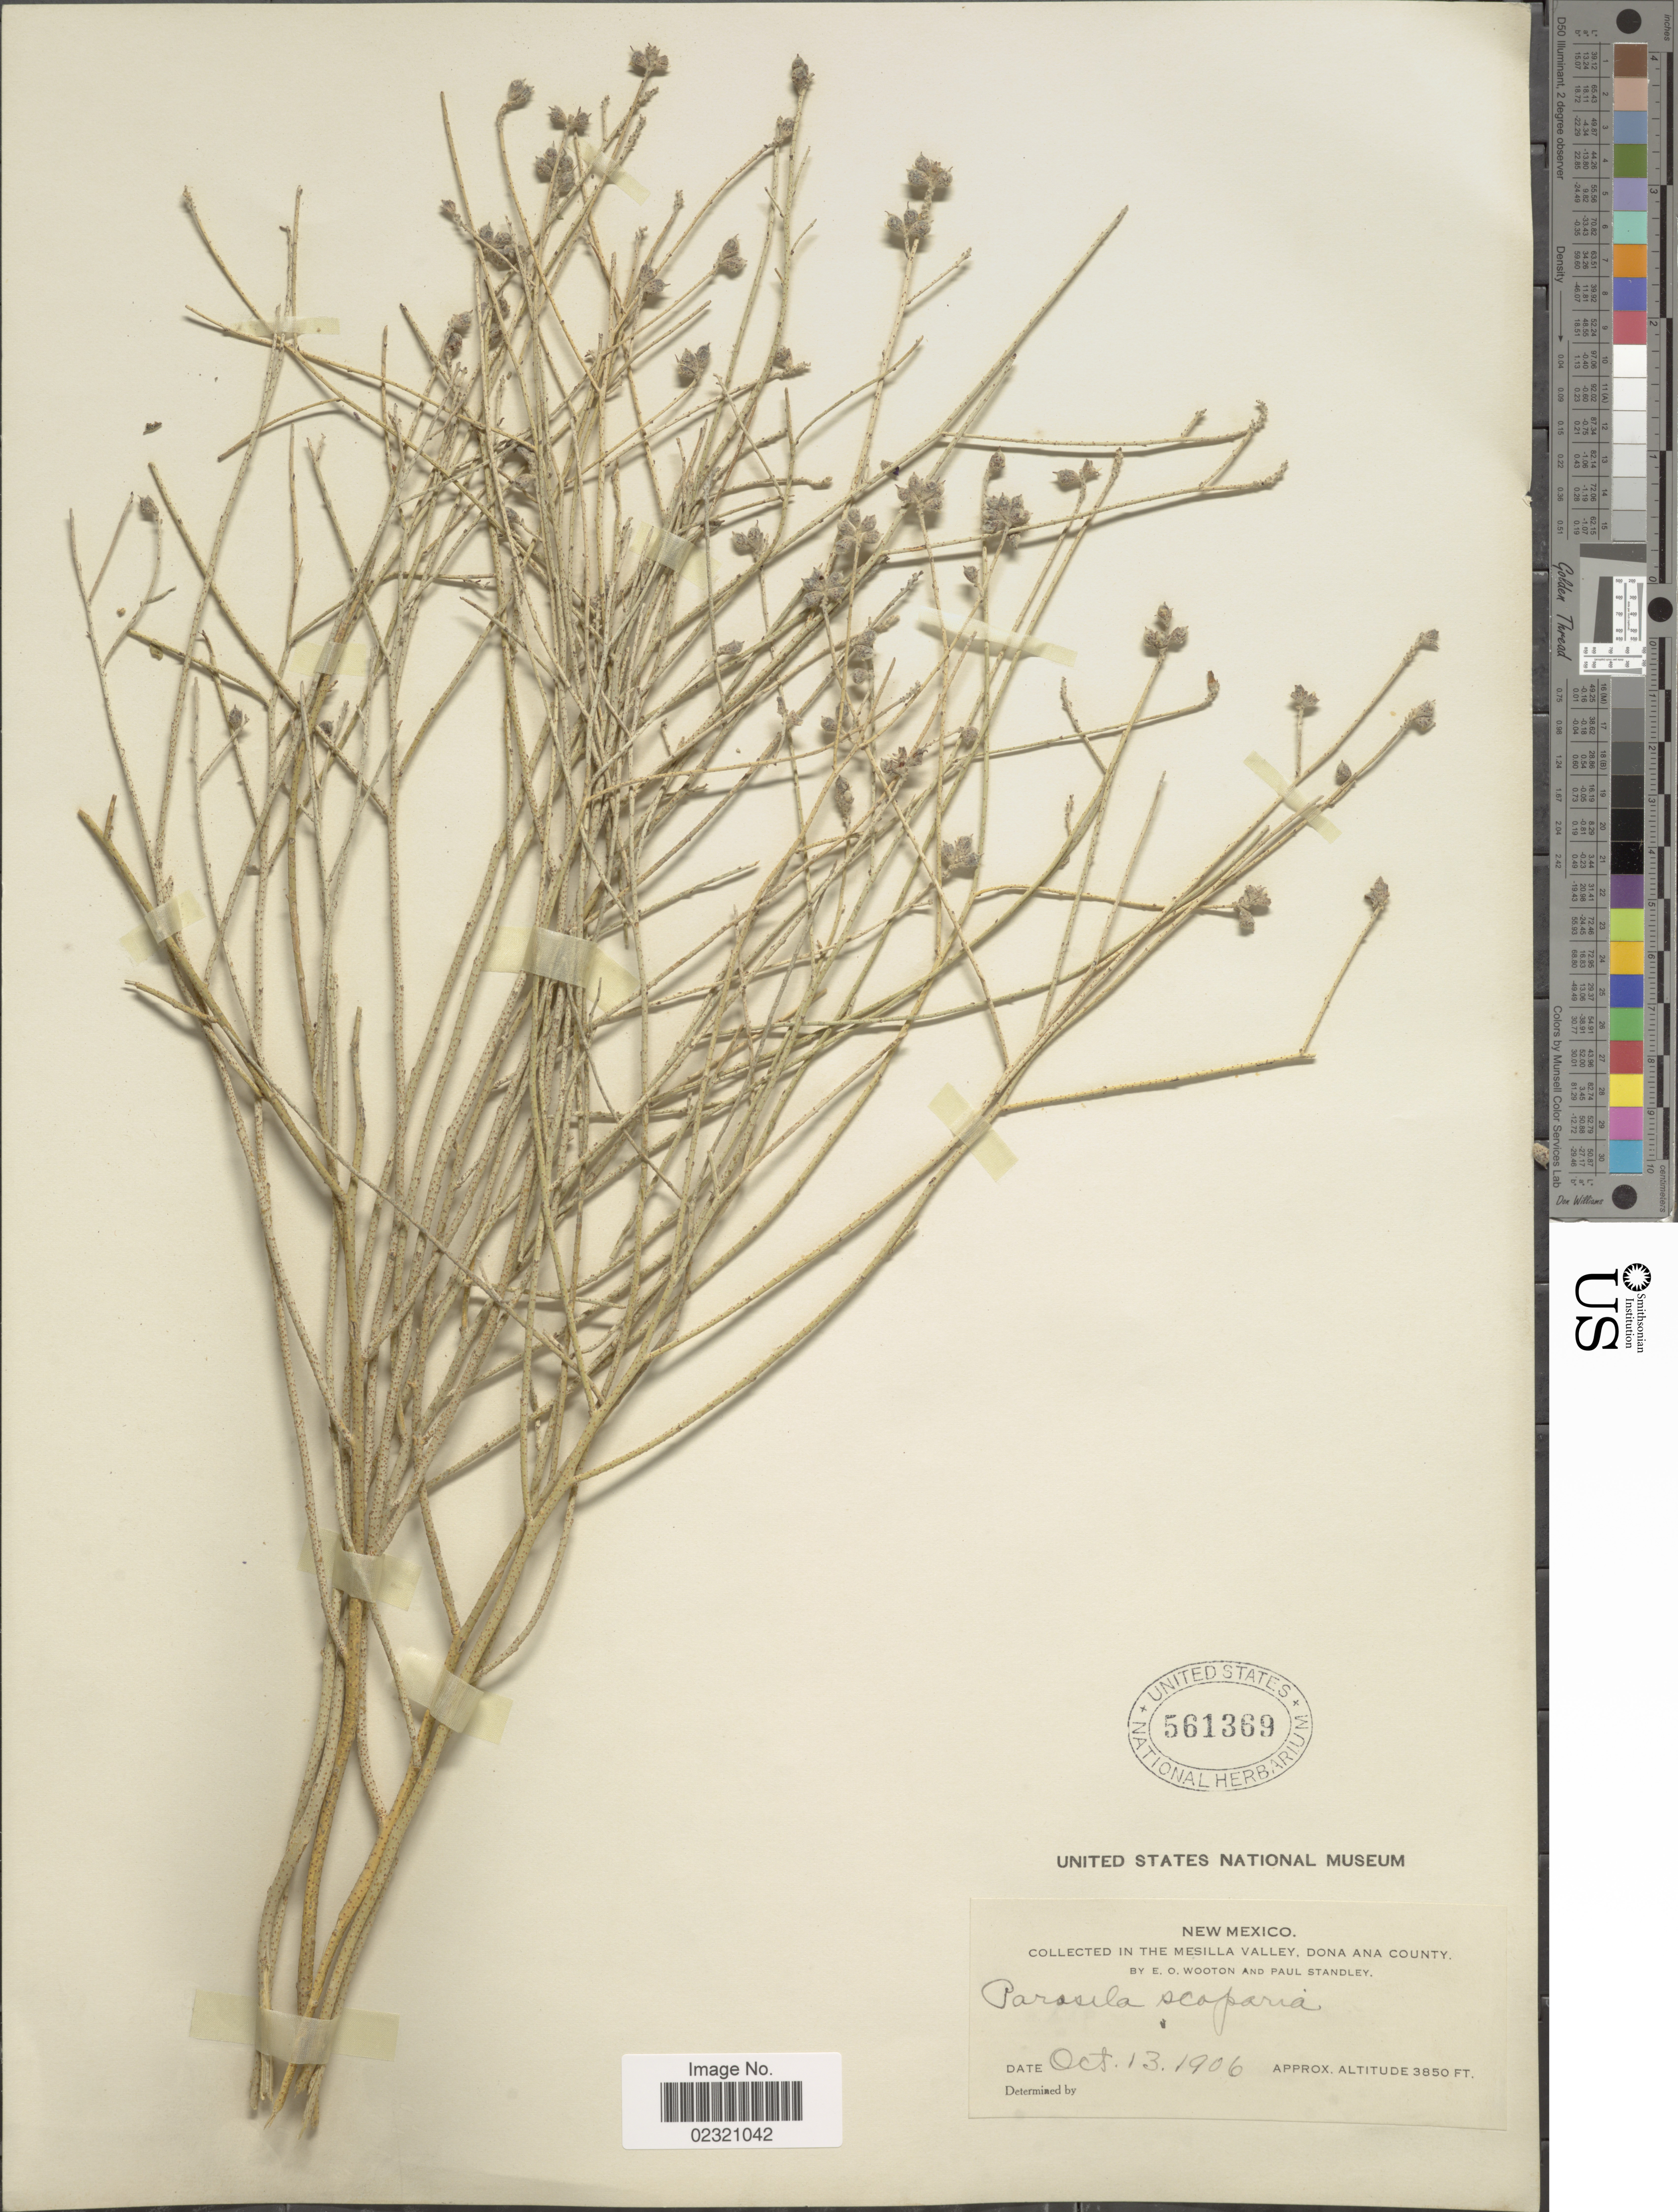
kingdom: Plantae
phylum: Tracheophyta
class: Magnoliopsida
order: Fabales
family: Fabaceae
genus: Psorothamnus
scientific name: Psorothamnus scoparius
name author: (A. Gray) Rydb.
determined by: Strong, M. T., (US), Smithsonian Institution - National Museum of Natural History (UNITED STATES)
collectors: E. O. Wooton & P. C. Standley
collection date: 1906-10-13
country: United States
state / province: New Mexico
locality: Mesilla Valley, Dona Ana County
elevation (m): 1173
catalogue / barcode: US 561369